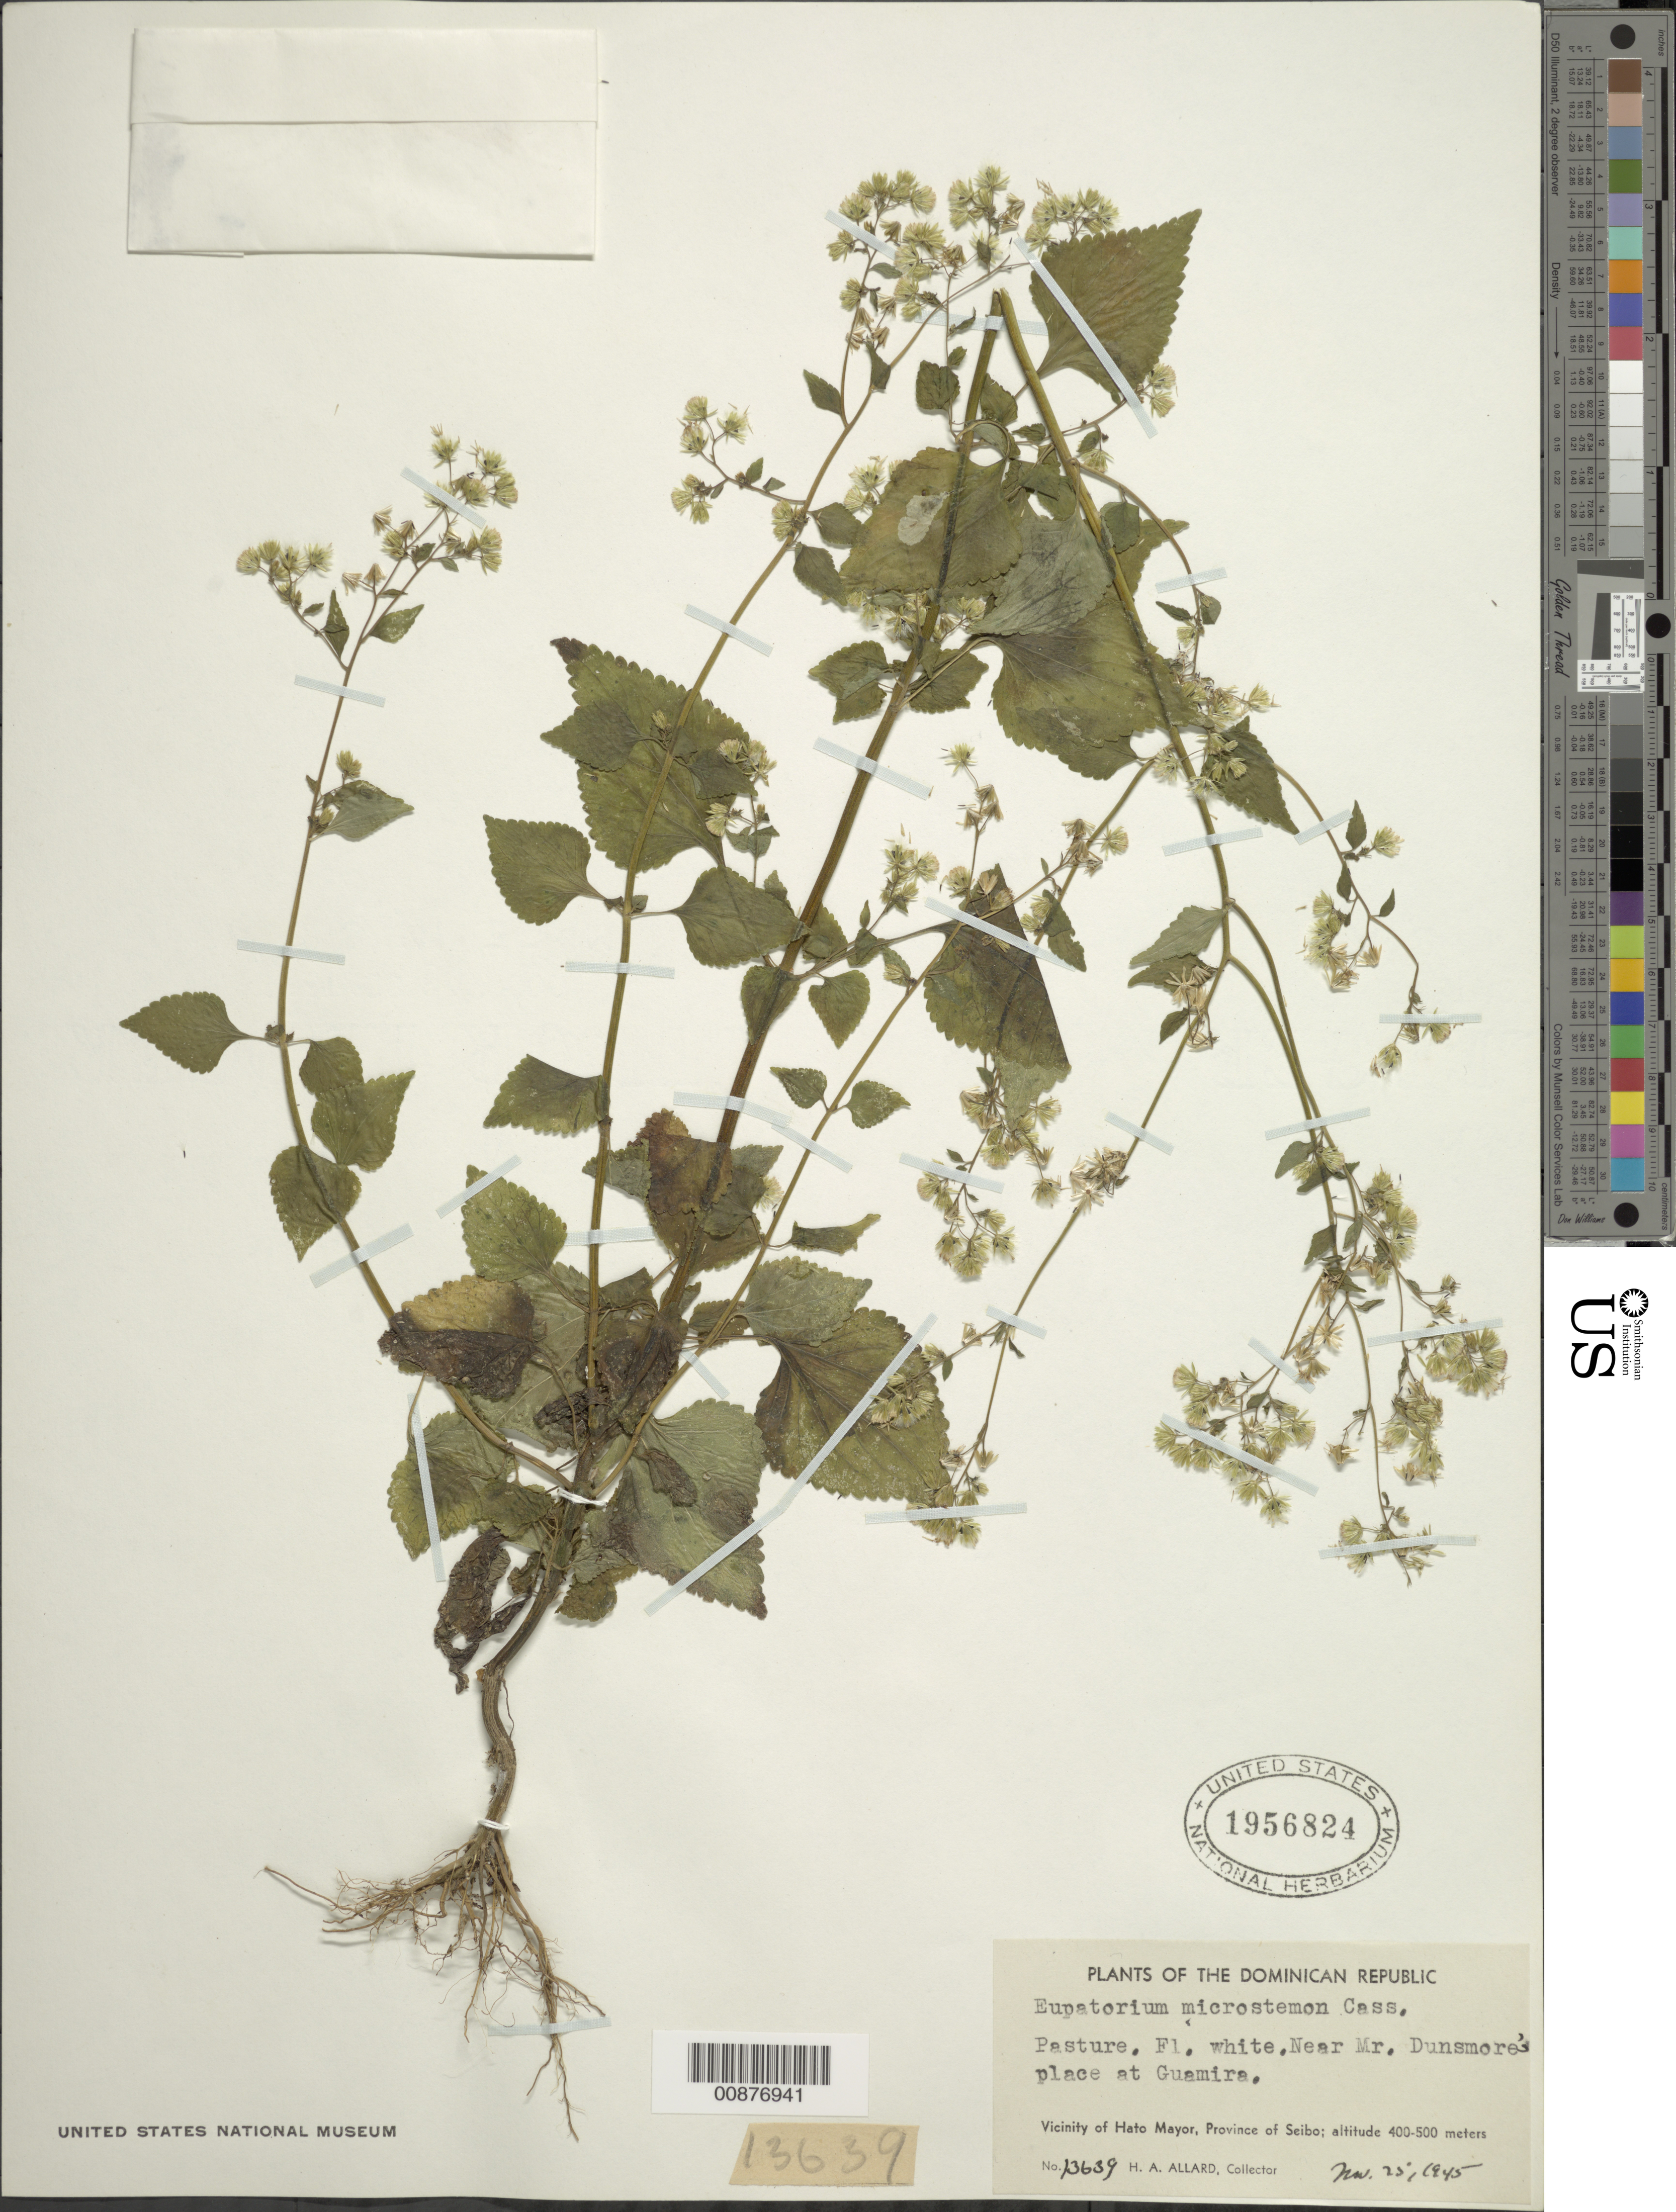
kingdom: Plantae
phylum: Tracheophyta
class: Magnoliopsida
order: Asterales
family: Asteraceae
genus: Fleischmannia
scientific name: Fleischmannia microstemon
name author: (Cass.) R.M. King & H. Rob.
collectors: H. A. Allard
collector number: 13639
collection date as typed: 25 Nov 1945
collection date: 1945-11-25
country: Dominican Republic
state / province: El Seibo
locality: Near Mr. Dunsmore's place at Guamira. Vicinity of Hato Mayor.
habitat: Pasture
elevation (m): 400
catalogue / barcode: US 1956824